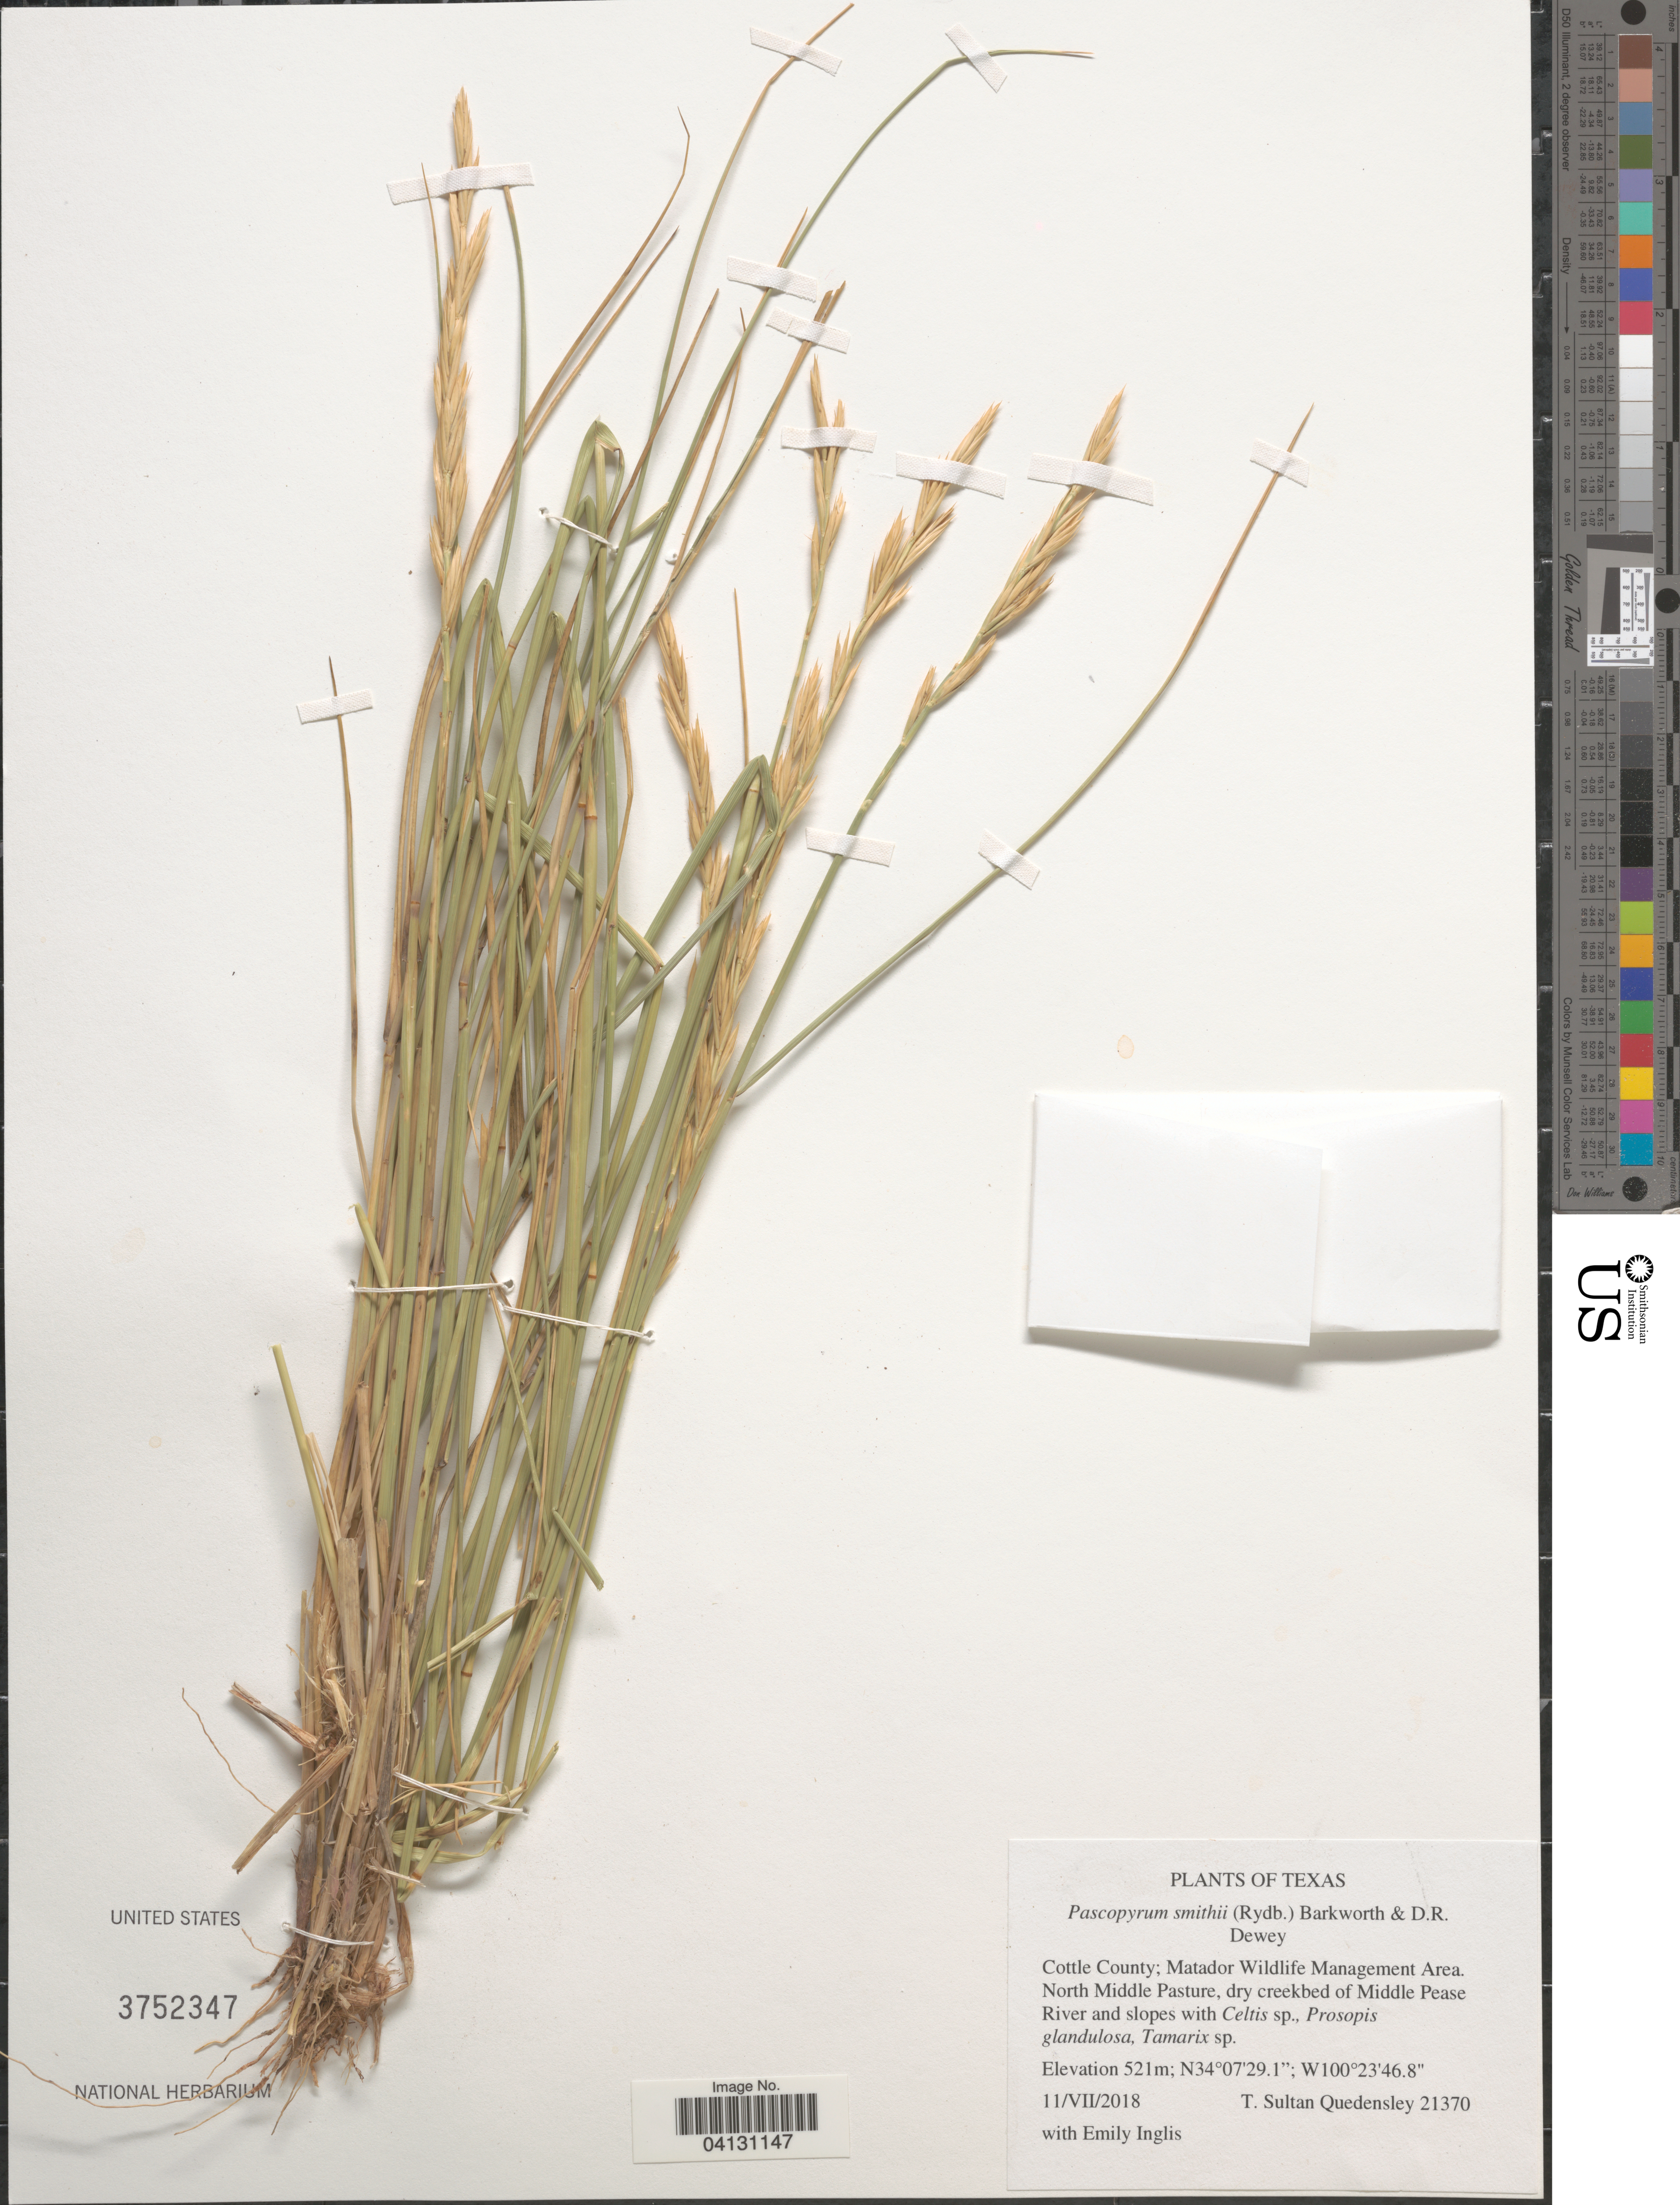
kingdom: Plantae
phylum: Tracheophyta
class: Liliopsida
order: Poales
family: Poaceae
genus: Pascopyrum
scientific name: Pascopyrum smithii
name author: (Rydb.) Barkworth & Dewey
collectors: T. S. Quedensley & E. Inglis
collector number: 21370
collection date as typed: Transcribed d/m/y: 11/7/2018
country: United States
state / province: Texas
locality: Cottle County: Matador Wildlife Management Area. North Middle Pasture, dry creekbed of Middle Pease River and slopes.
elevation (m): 521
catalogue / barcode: US 3752347